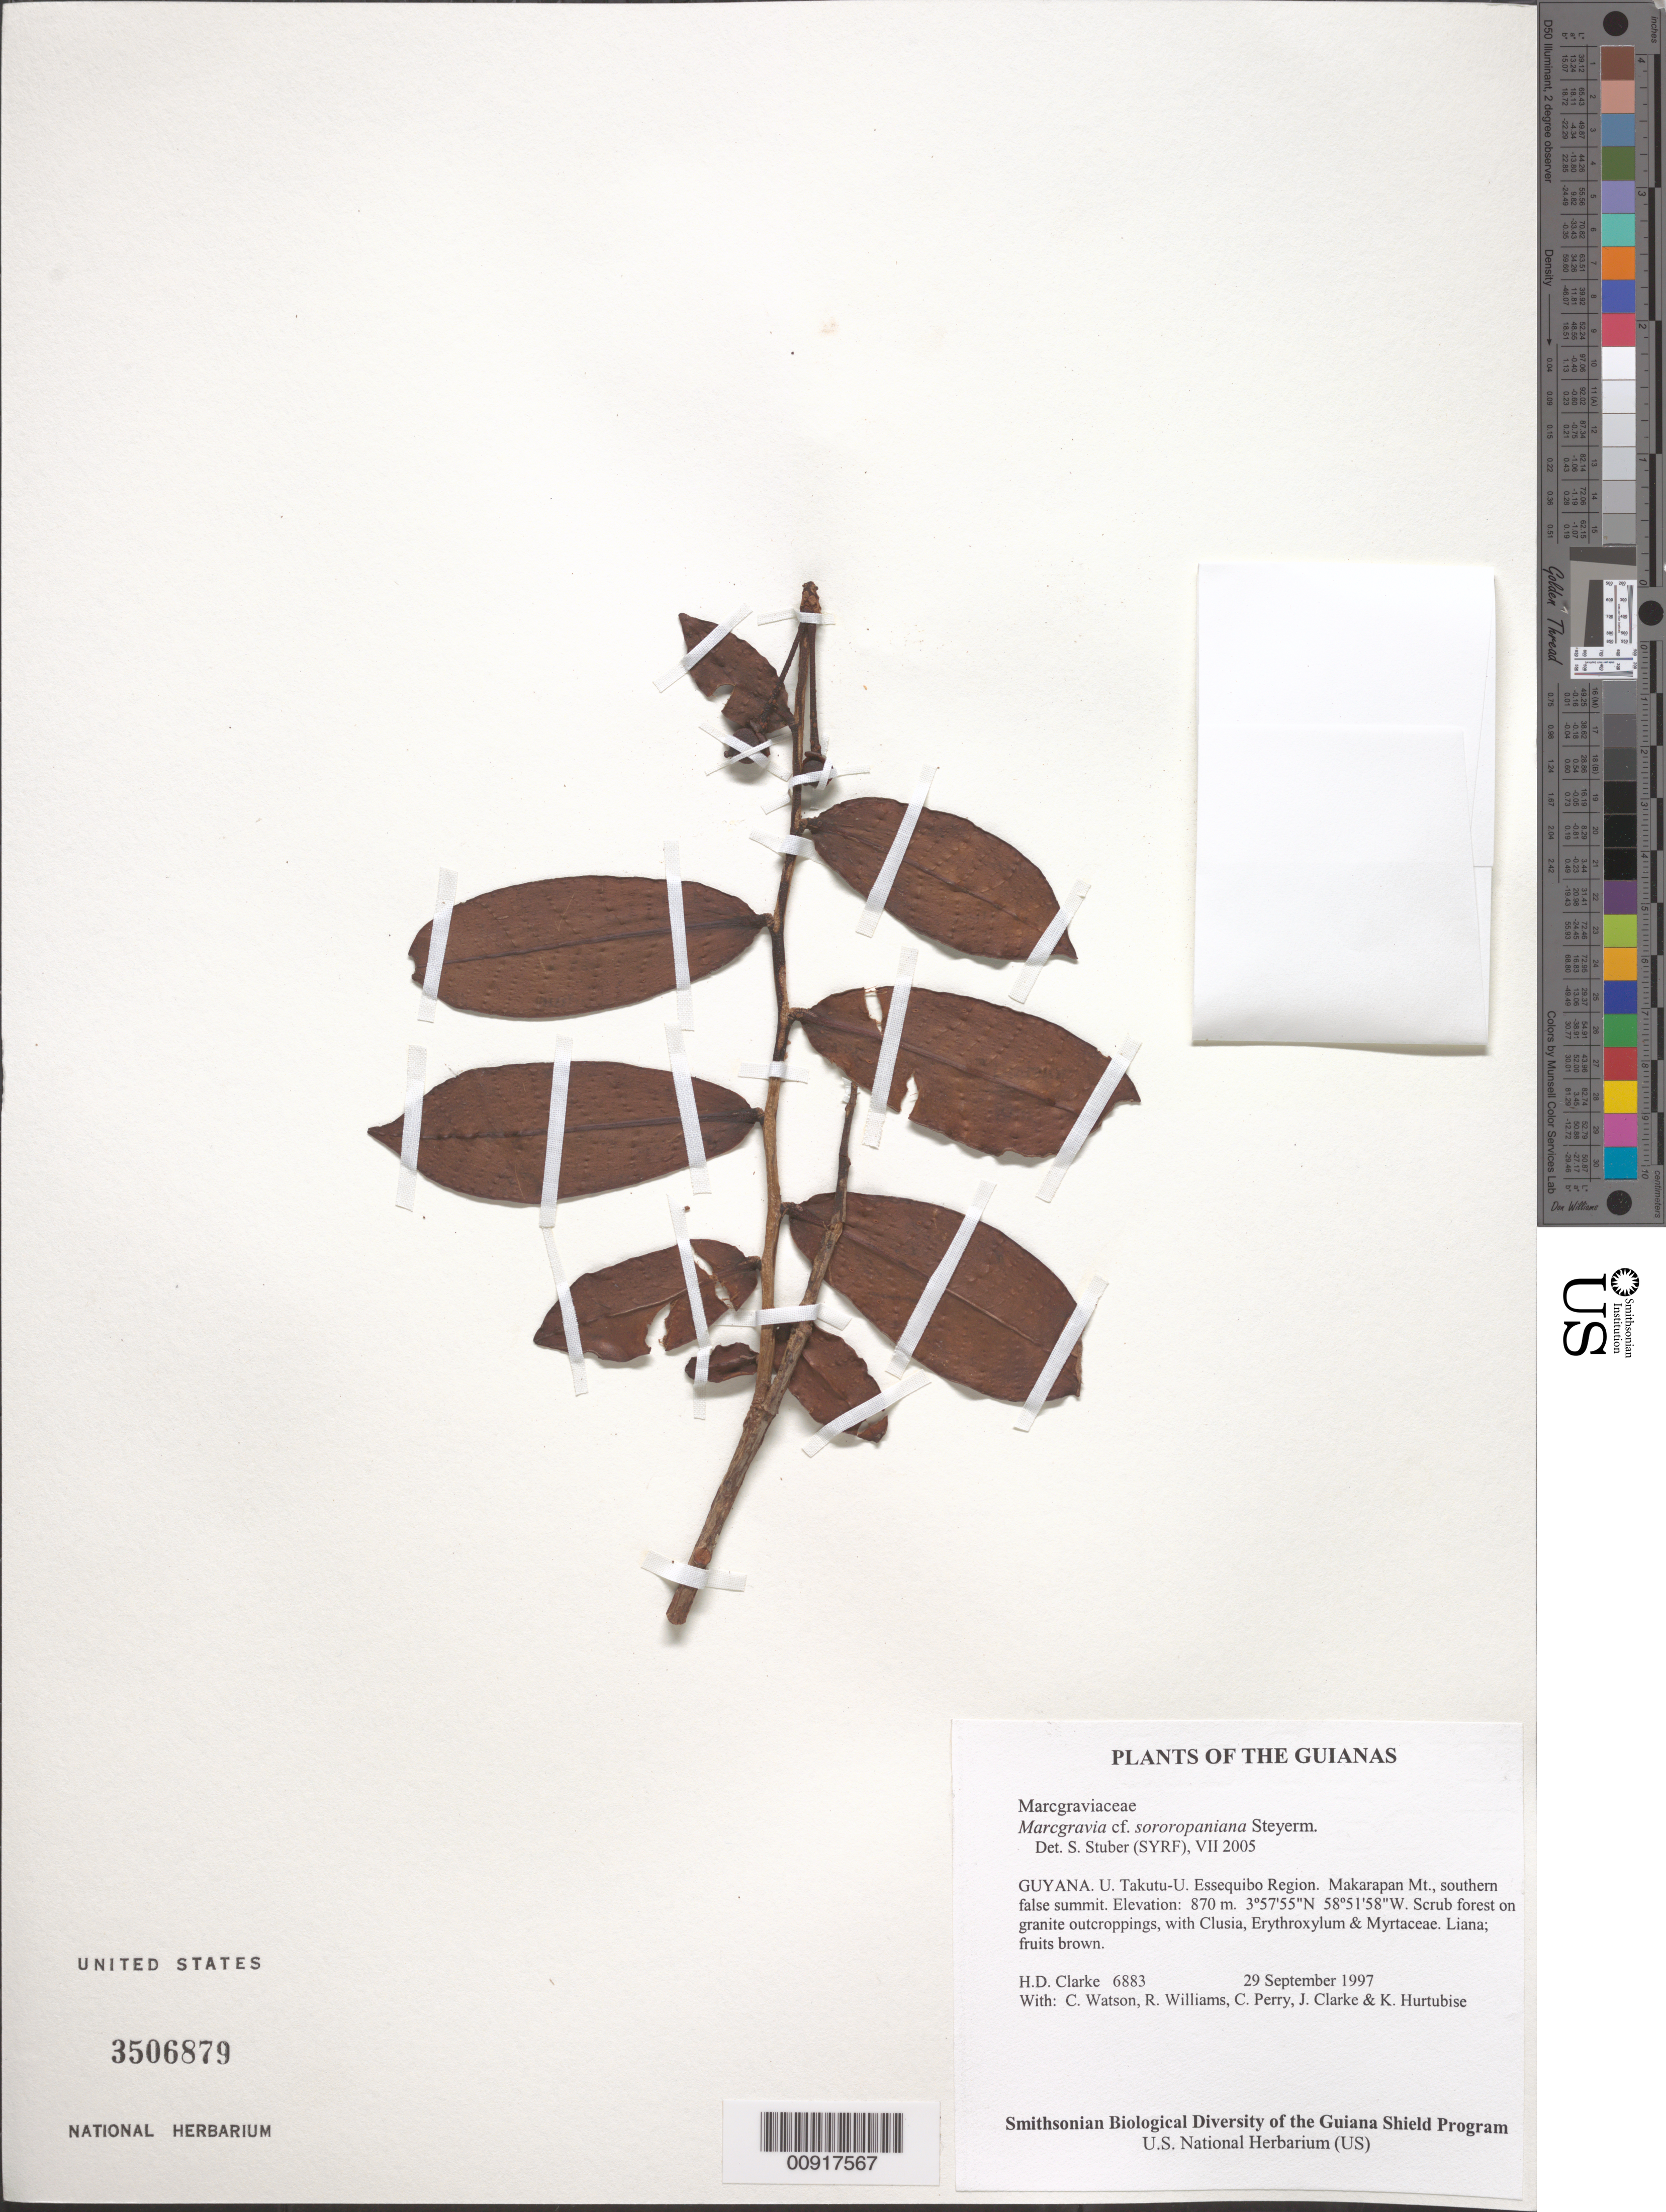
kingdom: Plantae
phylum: Tracheophyta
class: Magnoliopsida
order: Ericales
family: Marcgraviaceae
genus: Marcgravia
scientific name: Marcgravia sororopaniana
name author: Steyerm.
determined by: Stuber, S.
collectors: H. D. Clarke, C. Watson, R. Williams, C. Perry, J. Clarke & K. Hurtubise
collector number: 6883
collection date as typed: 29 September 1997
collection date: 1997-09-29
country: Guyana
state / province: U. Takutu-U. Essequibo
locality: Makarapan Mt., southern false summit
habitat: Scrub forest on granite outcroppings, with Clusia, Erythroxylum & Myrtaceae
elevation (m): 870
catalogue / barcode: US 3506879